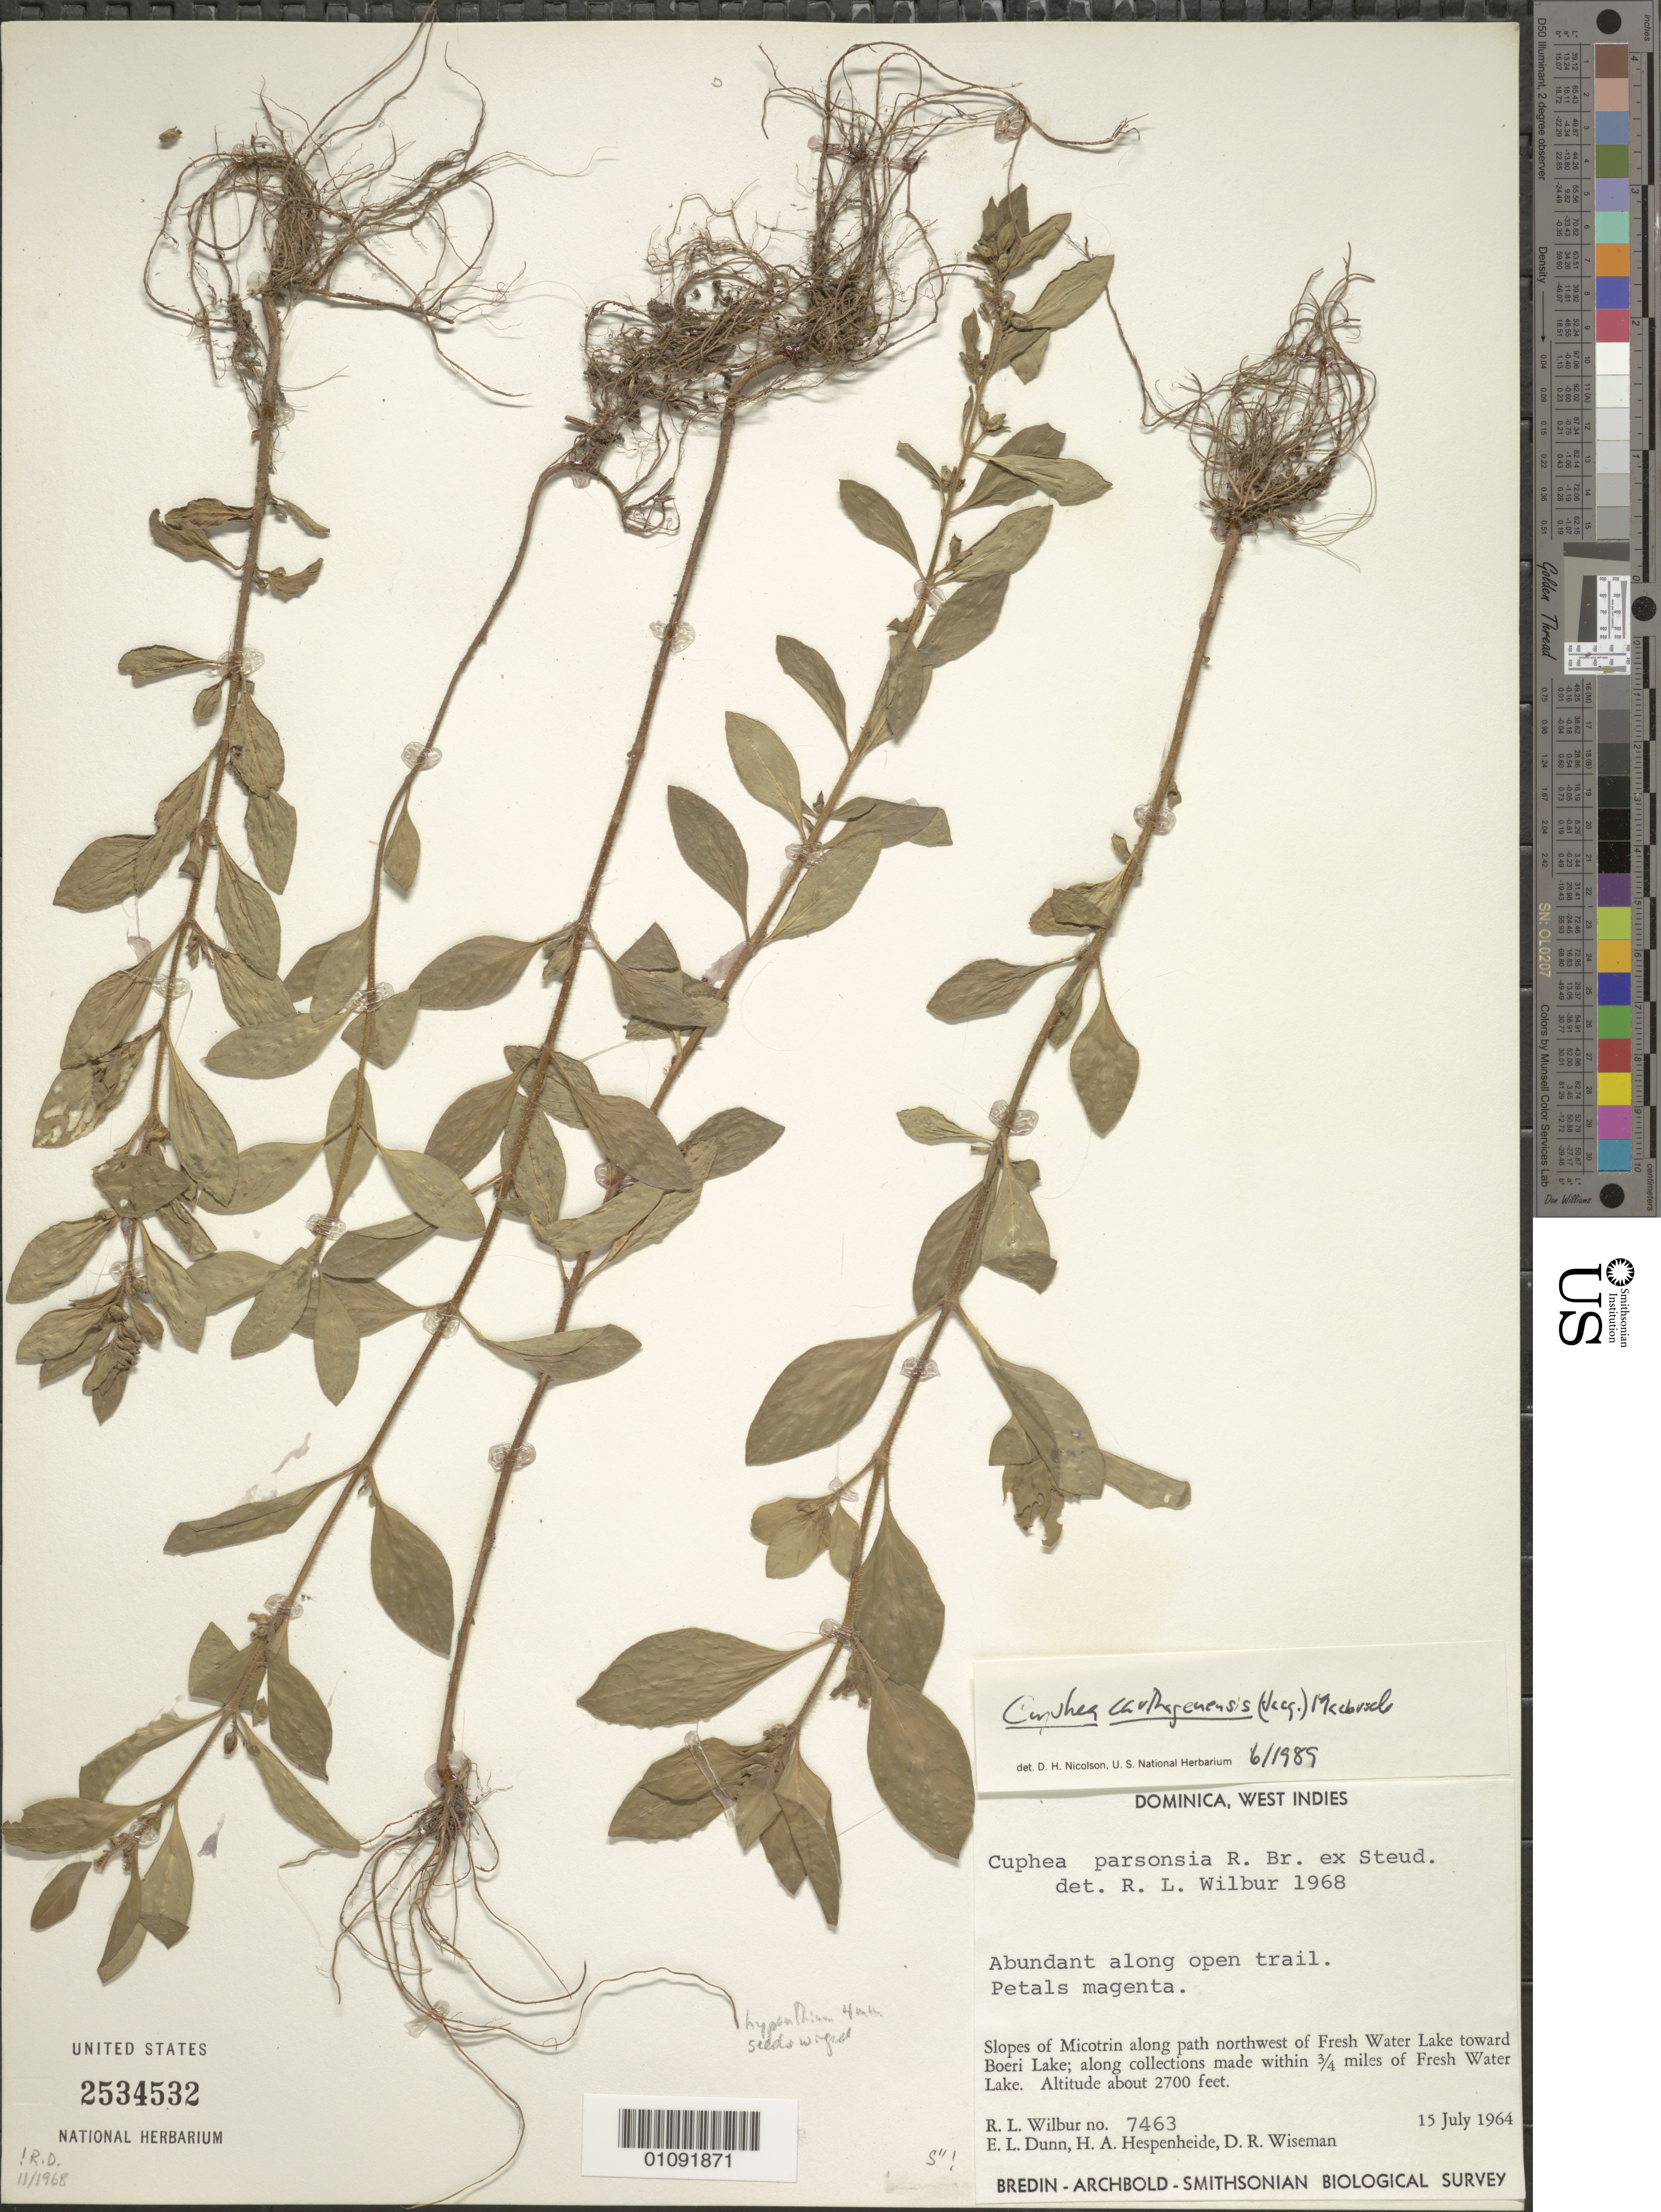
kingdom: Plantae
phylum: Tracheophyta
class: Magnoliopsida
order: Myrtales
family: Lythraceae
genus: Cuphea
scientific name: Cuphea carthagenensis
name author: (Jacq.) J.F. Macbr.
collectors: R. L. Wilbur, E. Dunn, E. Hespenheide & D. R. Wiseman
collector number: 7463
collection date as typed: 15 Jul 1964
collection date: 1964-07-15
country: Dominica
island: Dominica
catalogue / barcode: US 2534532